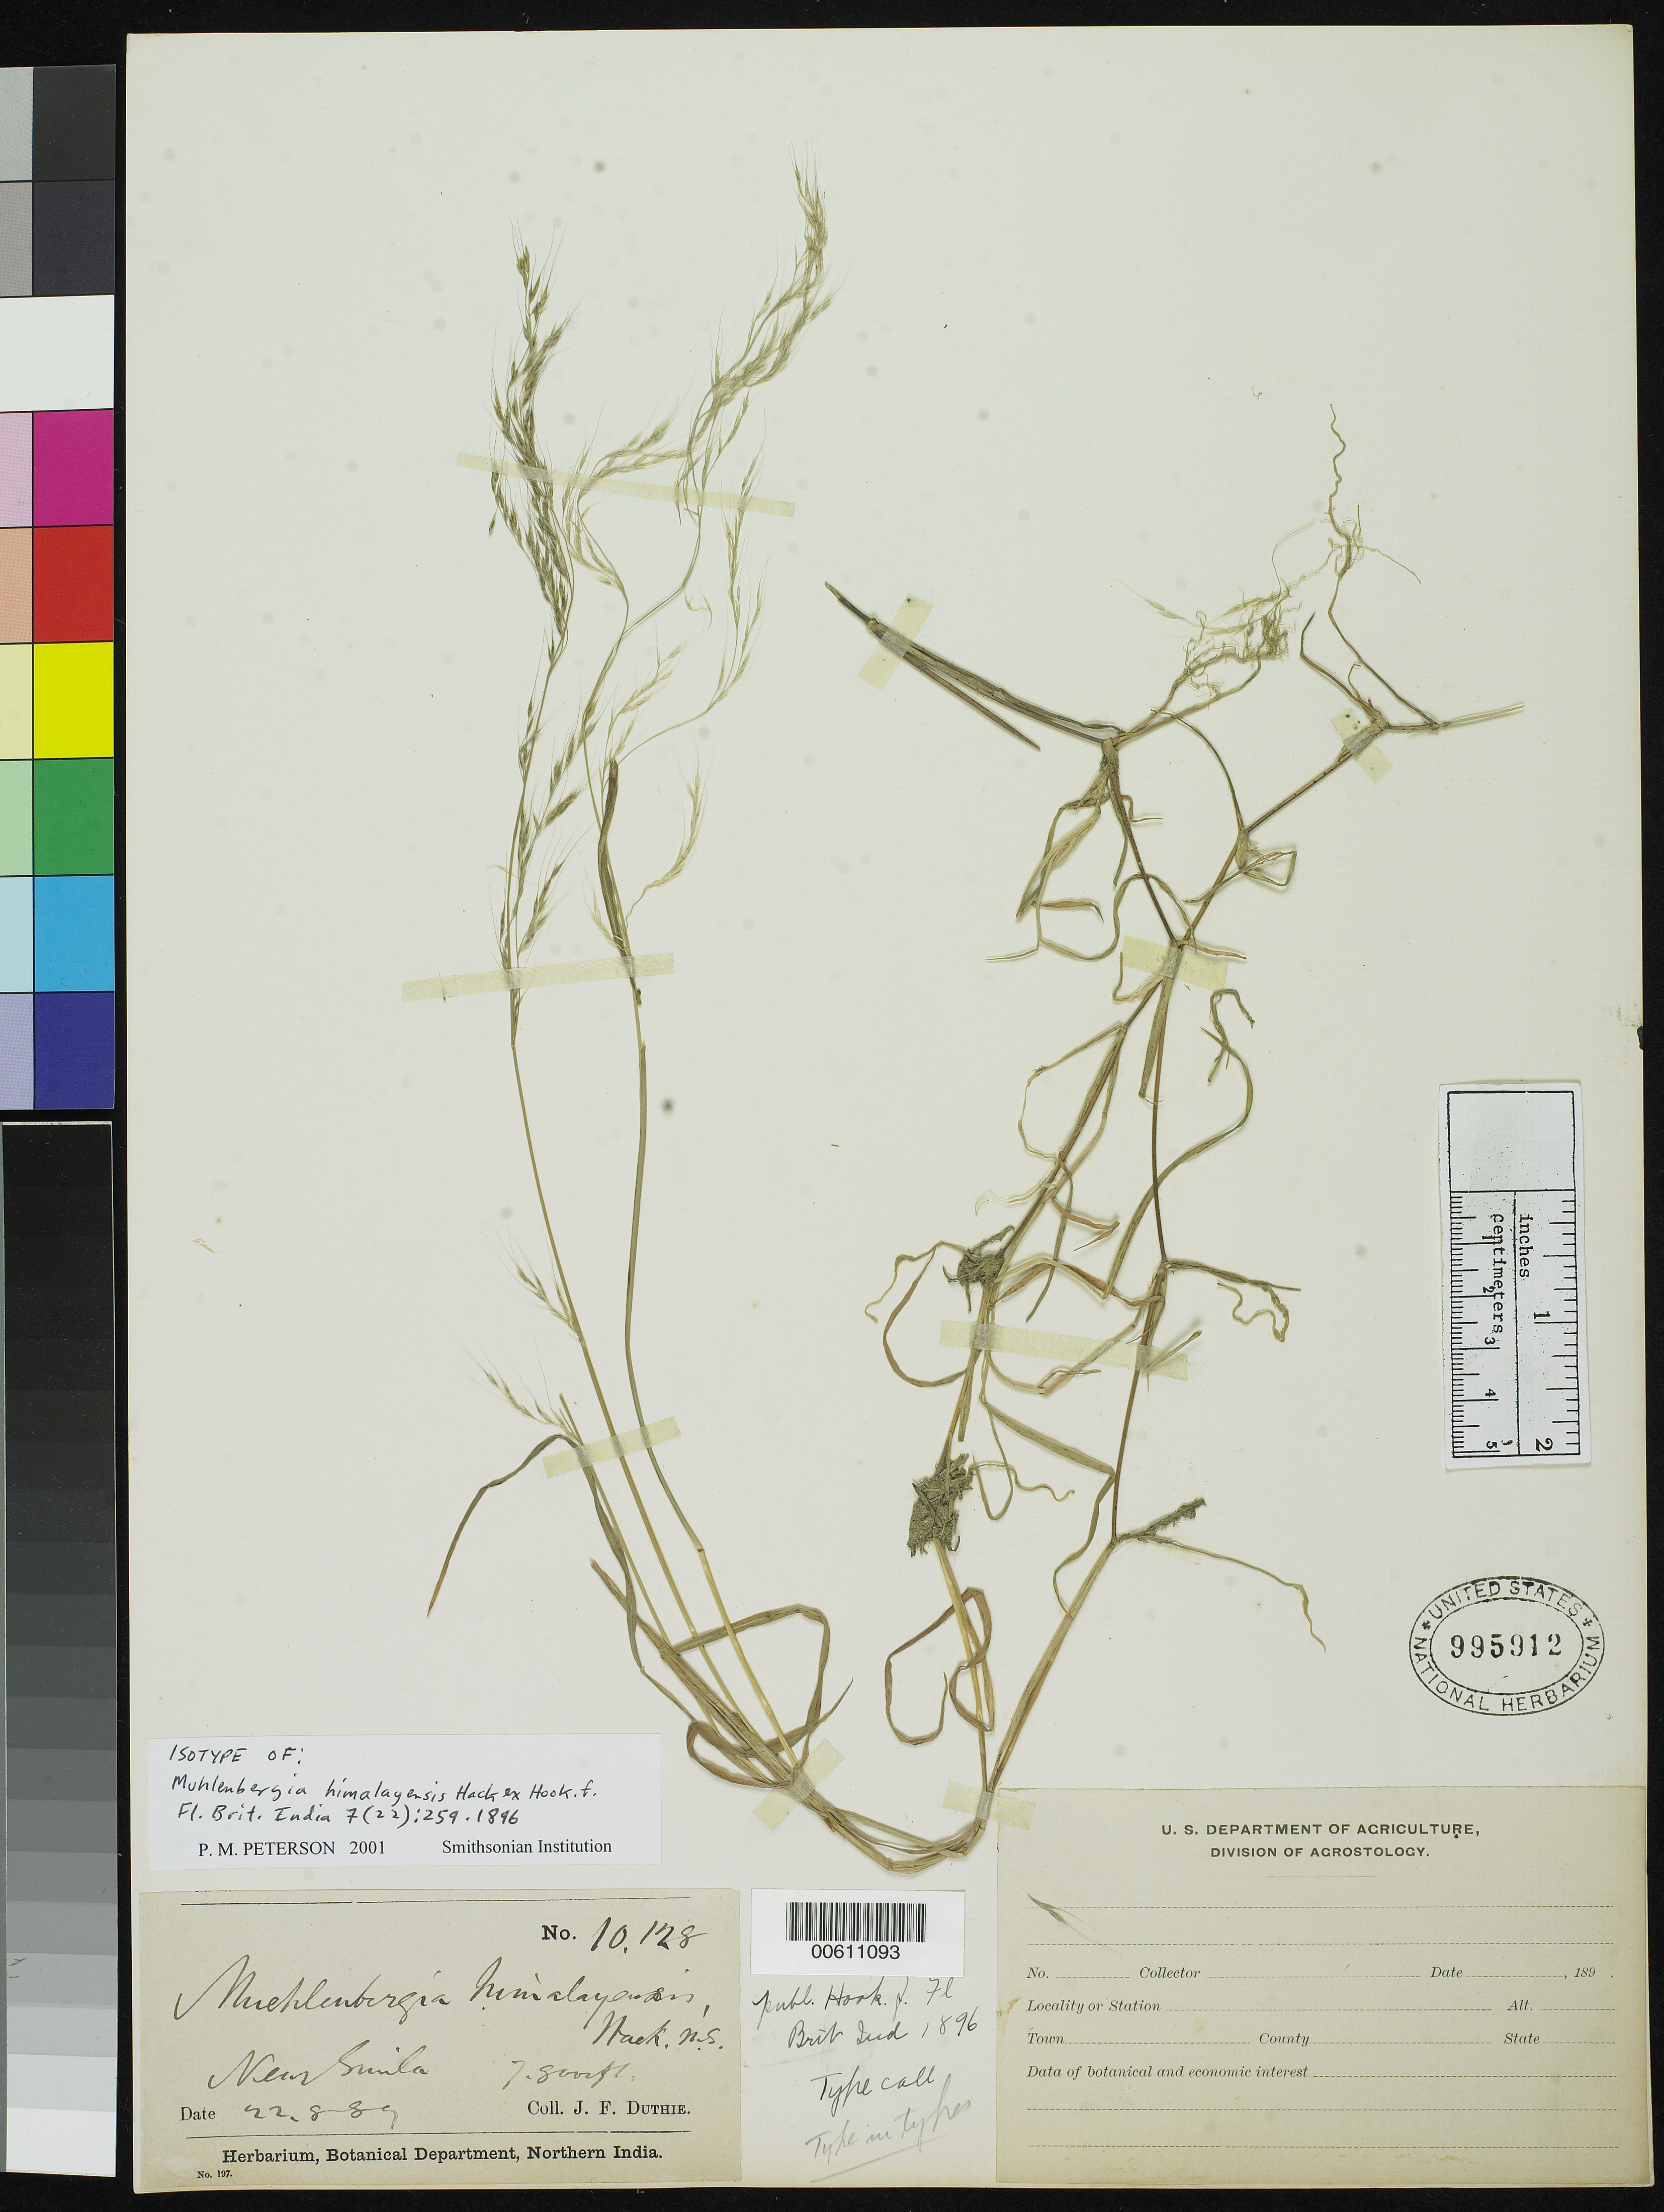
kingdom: Plantae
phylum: Tracheophyta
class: Liliopsida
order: Poales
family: Poaceae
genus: Muhlenbergia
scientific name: Muhlenbergia himalayensis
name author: Hack. ex Hook. f.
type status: Isotype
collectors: J. F. Duthie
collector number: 10128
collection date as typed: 22 Aug 1889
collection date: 1889-08-22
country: India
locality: New Simila.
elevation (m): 2134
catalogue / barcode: US 995912